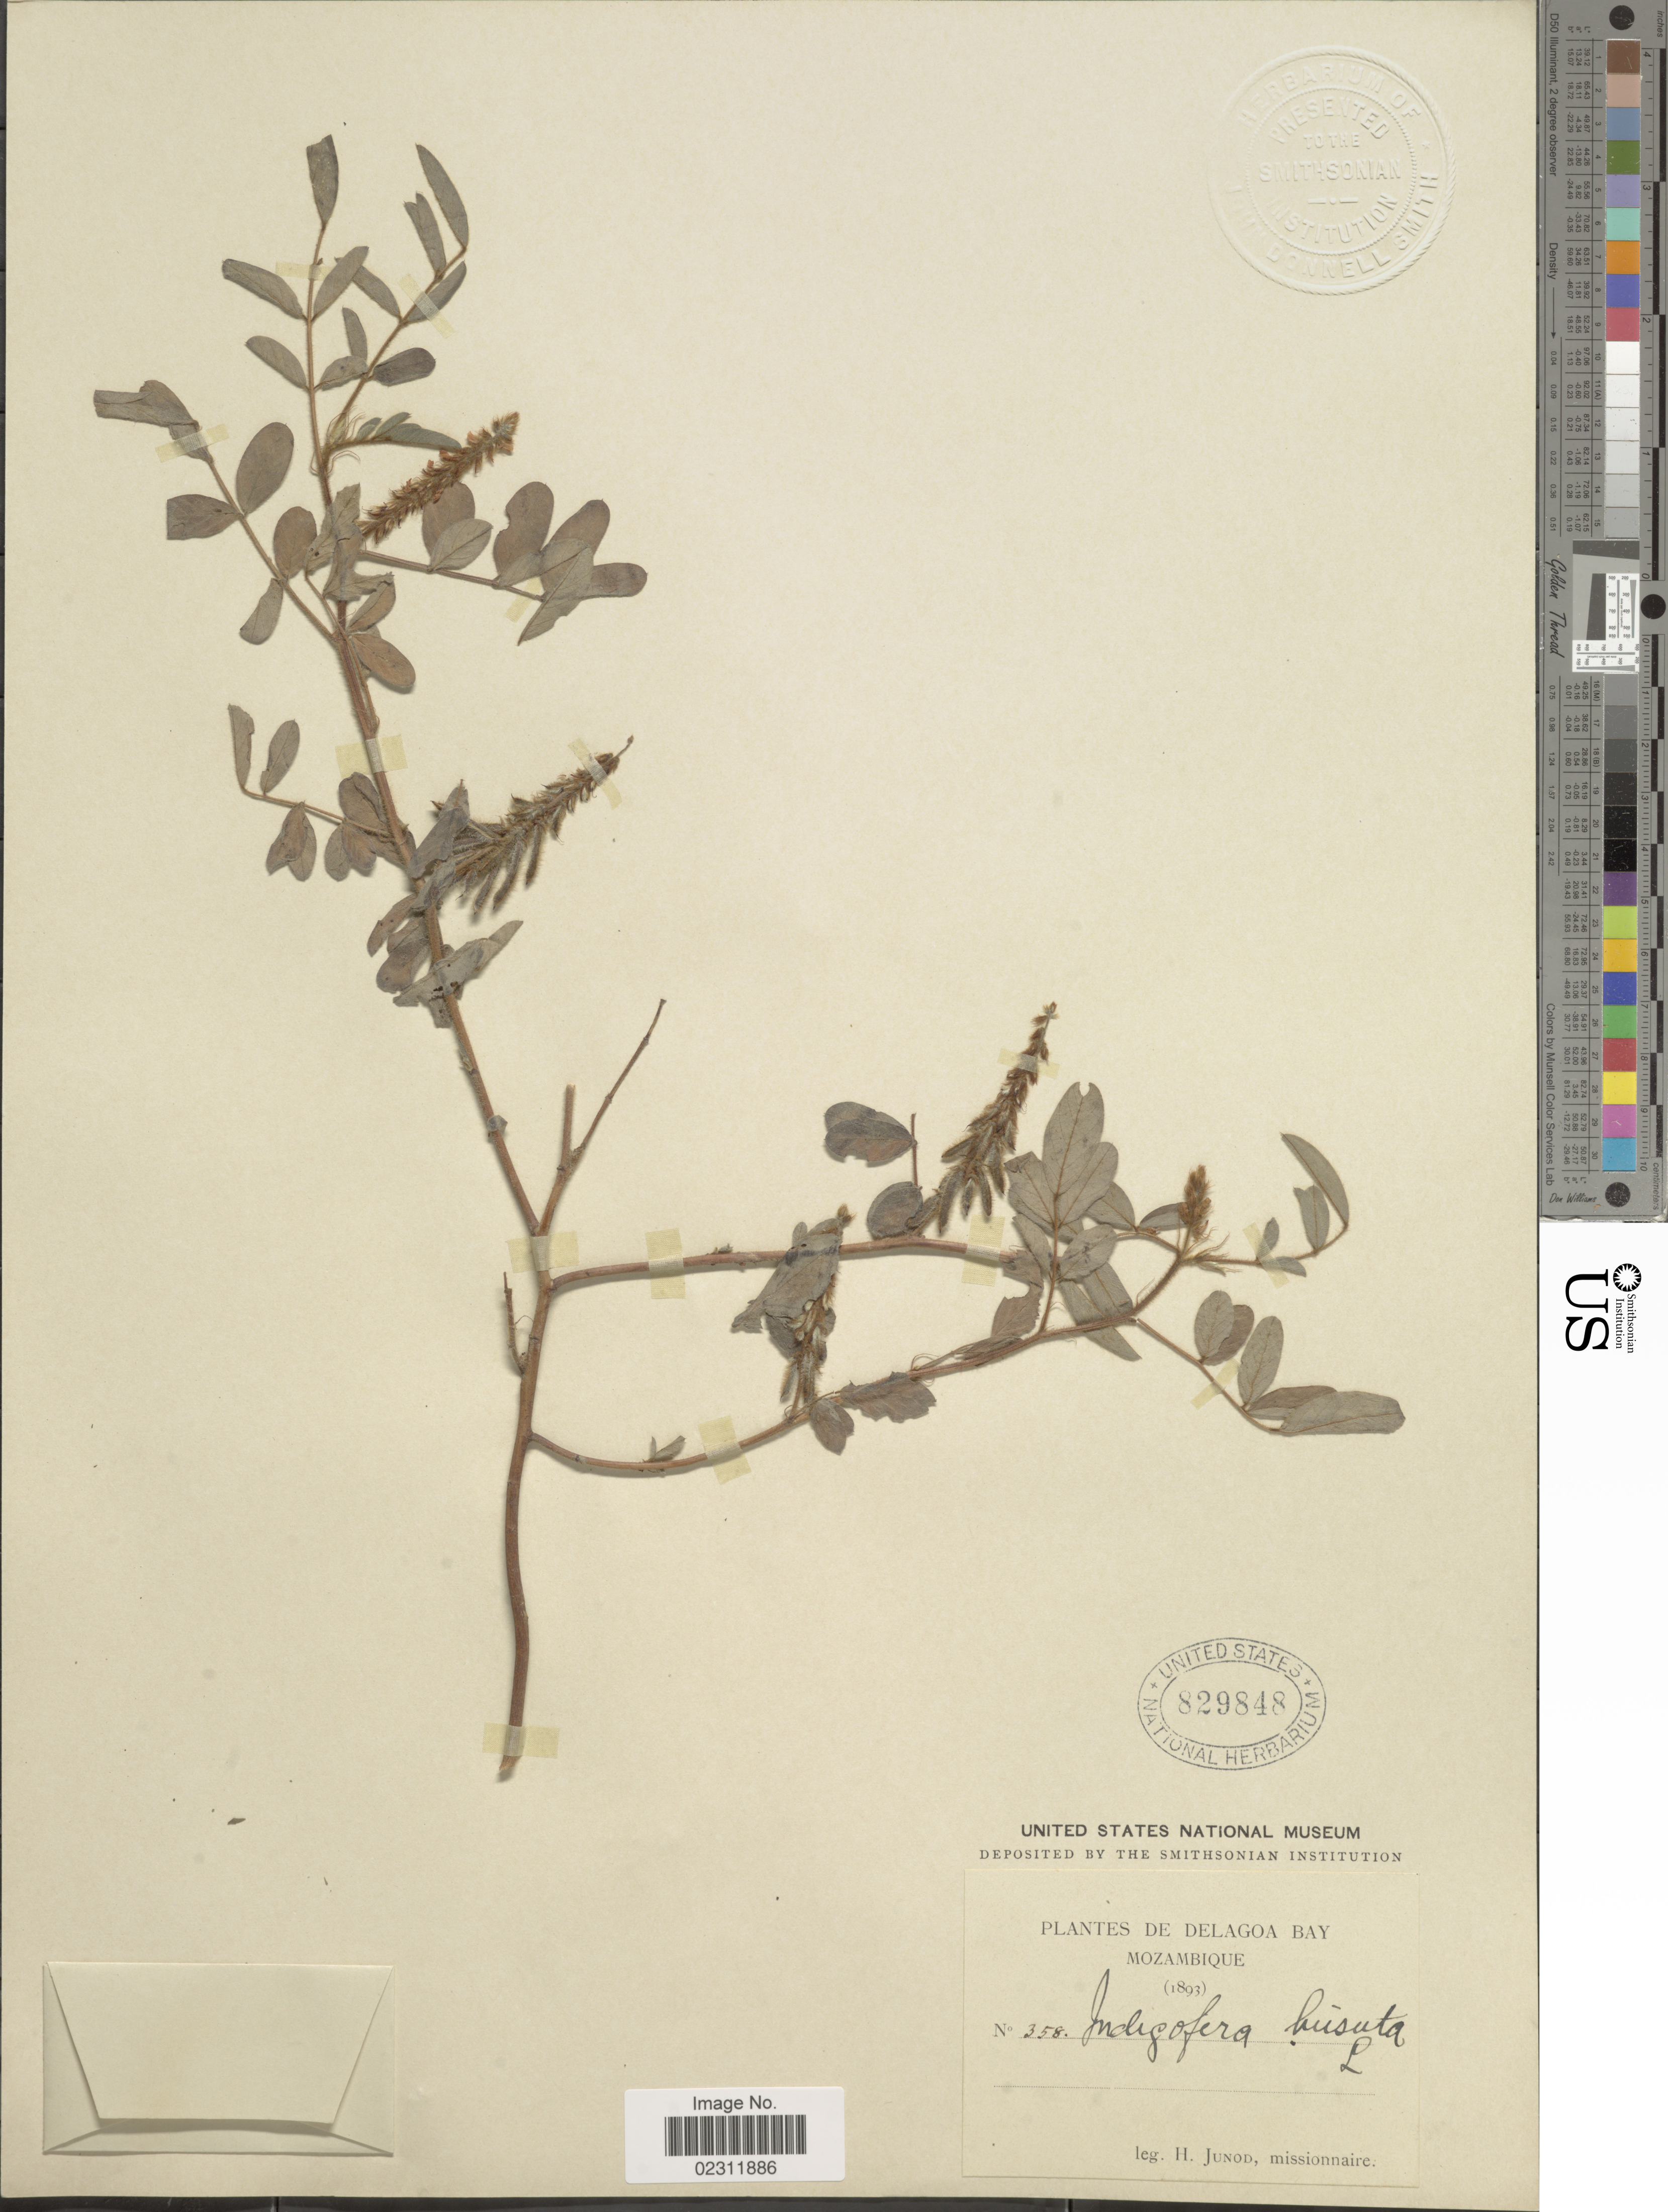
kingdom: Plantae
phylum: Tracheophyta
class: Magnoliopsida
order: Fabales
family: Fabaceae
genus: Indigofera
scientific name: Indigofera hirsuta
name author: L.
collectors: H. Junod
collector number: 358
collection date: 1893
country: Mozambique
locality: De Delagoa Bay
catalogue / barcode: US 829848